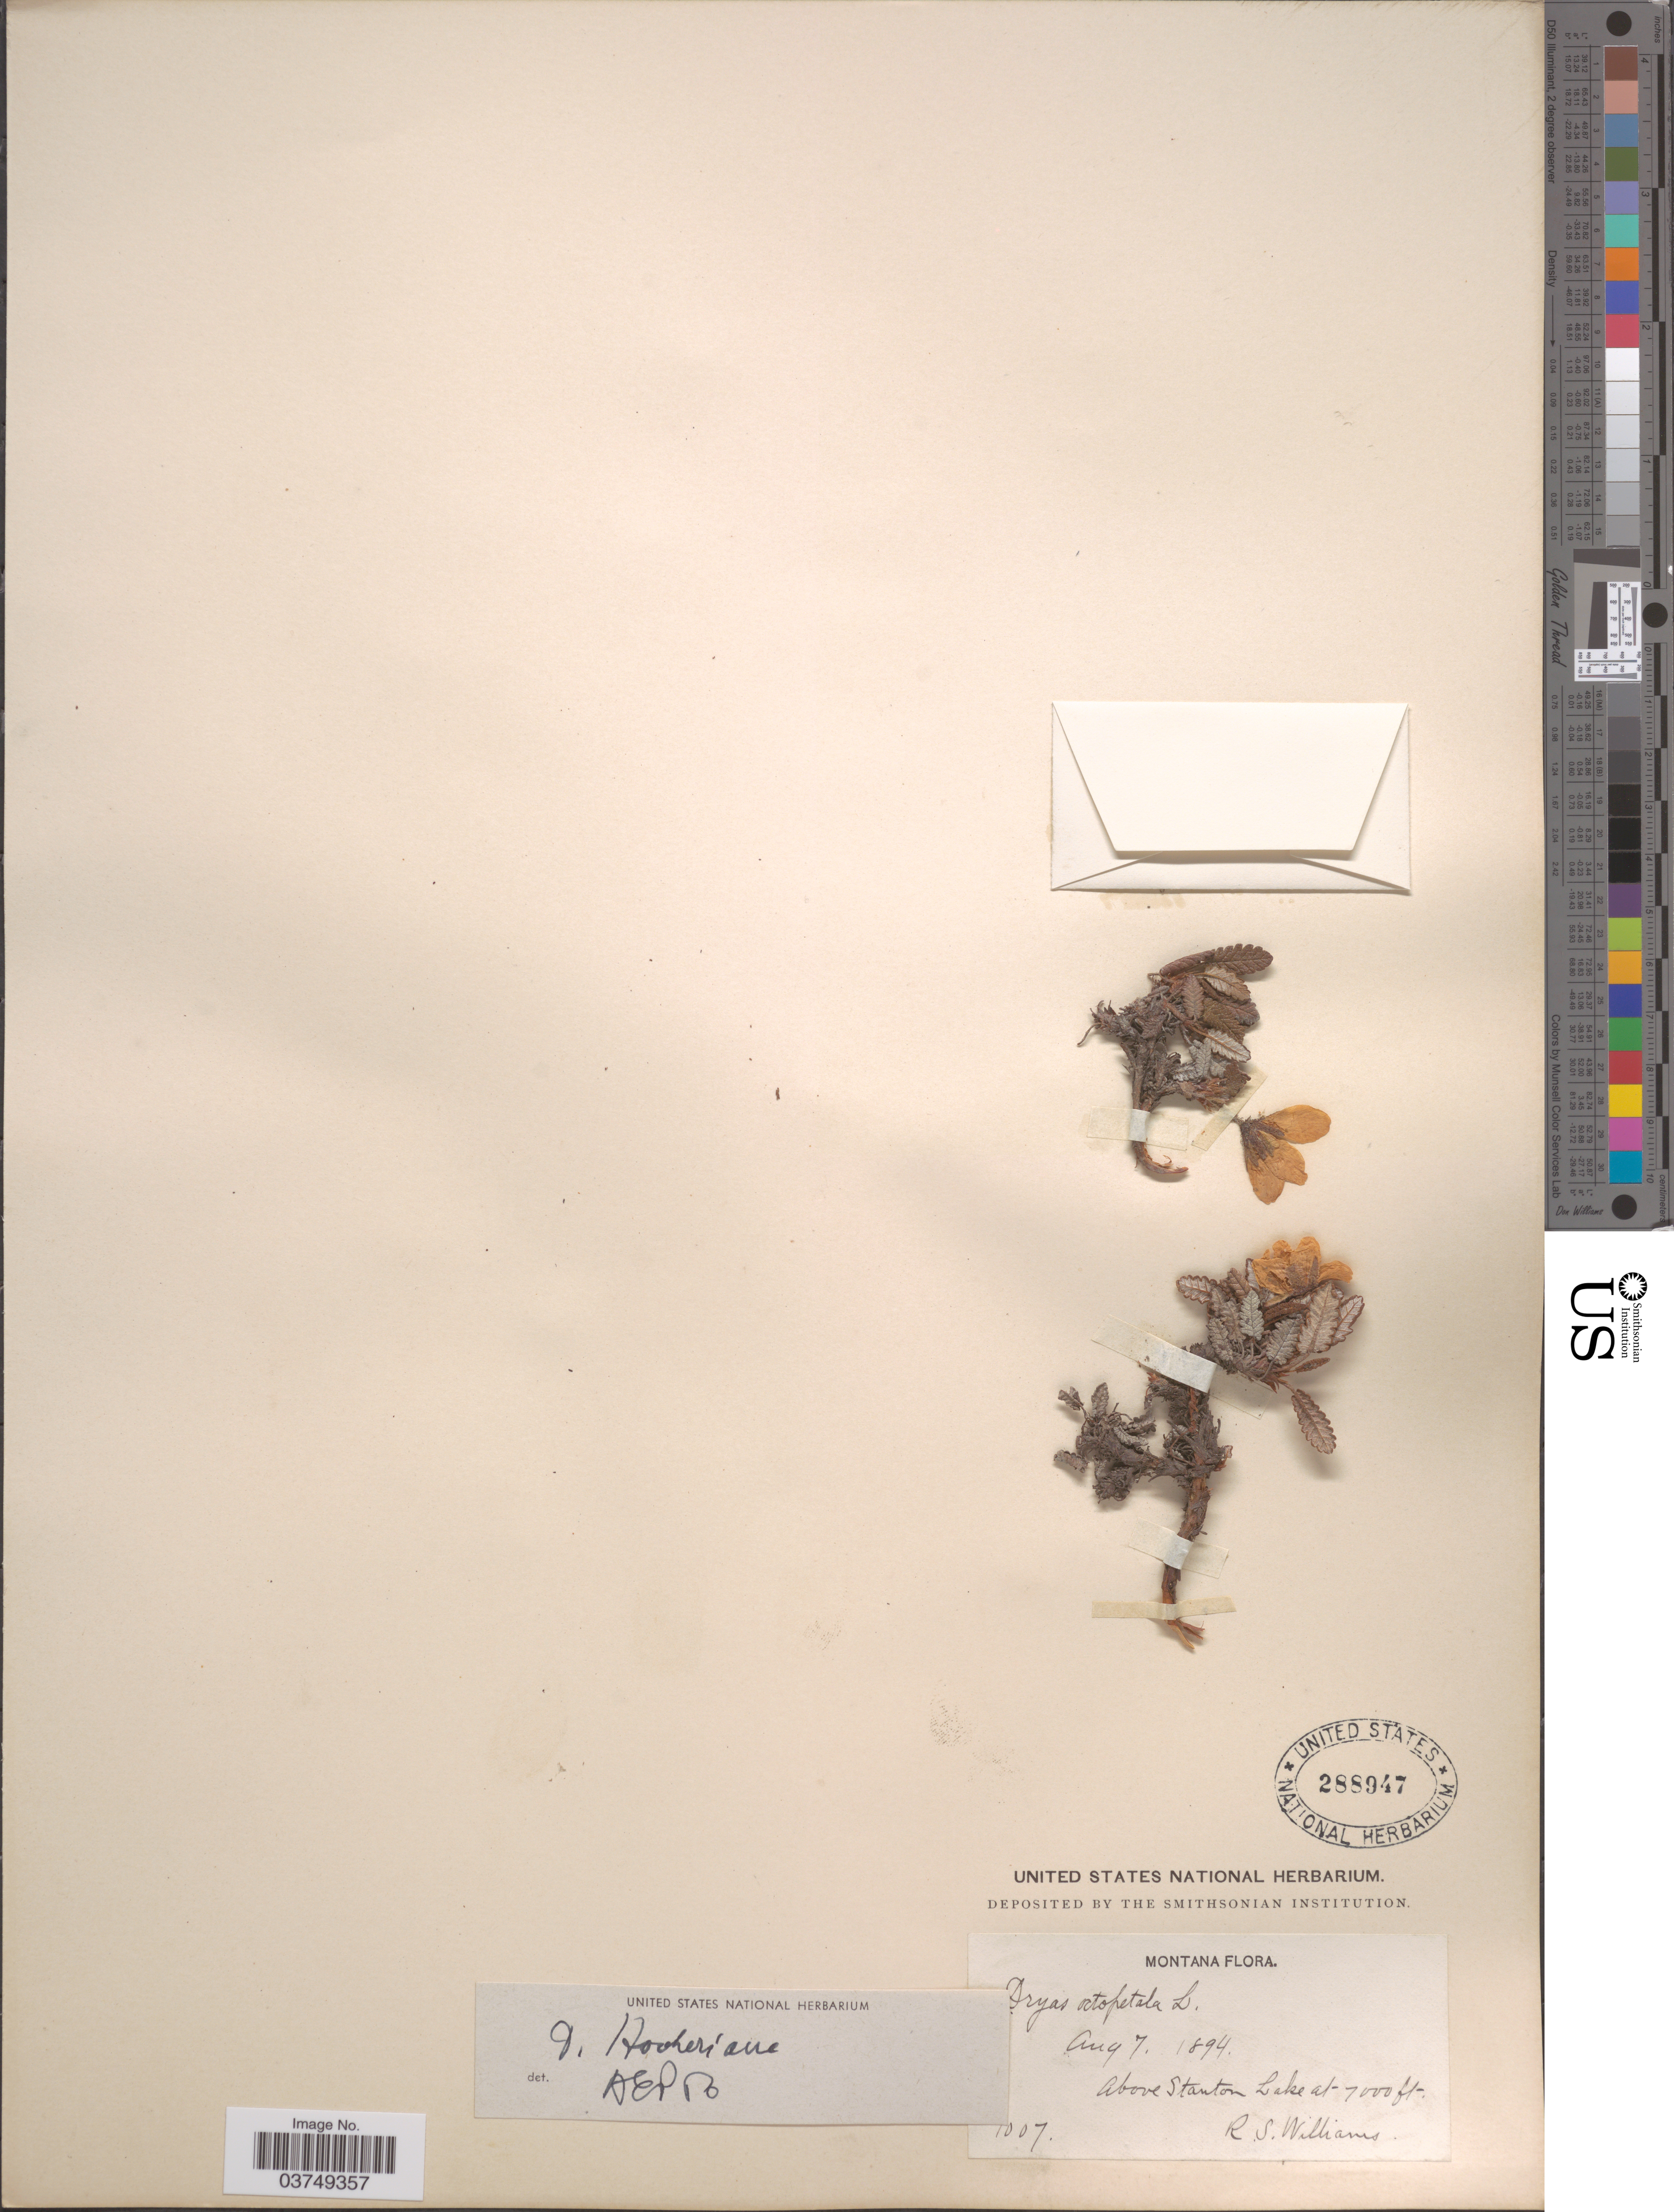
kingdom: Plantae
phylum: Tracheophyta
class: Magnoliopsida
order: Rosales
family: Rosaceae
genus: Dryas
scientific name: Dryas hookeriana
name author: Juz.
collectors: R. S. Williams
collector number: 1007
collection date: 1894-08-07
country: United States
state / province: Montana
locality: Above Stanton Lake.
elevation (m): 2134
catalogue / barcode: US 288947